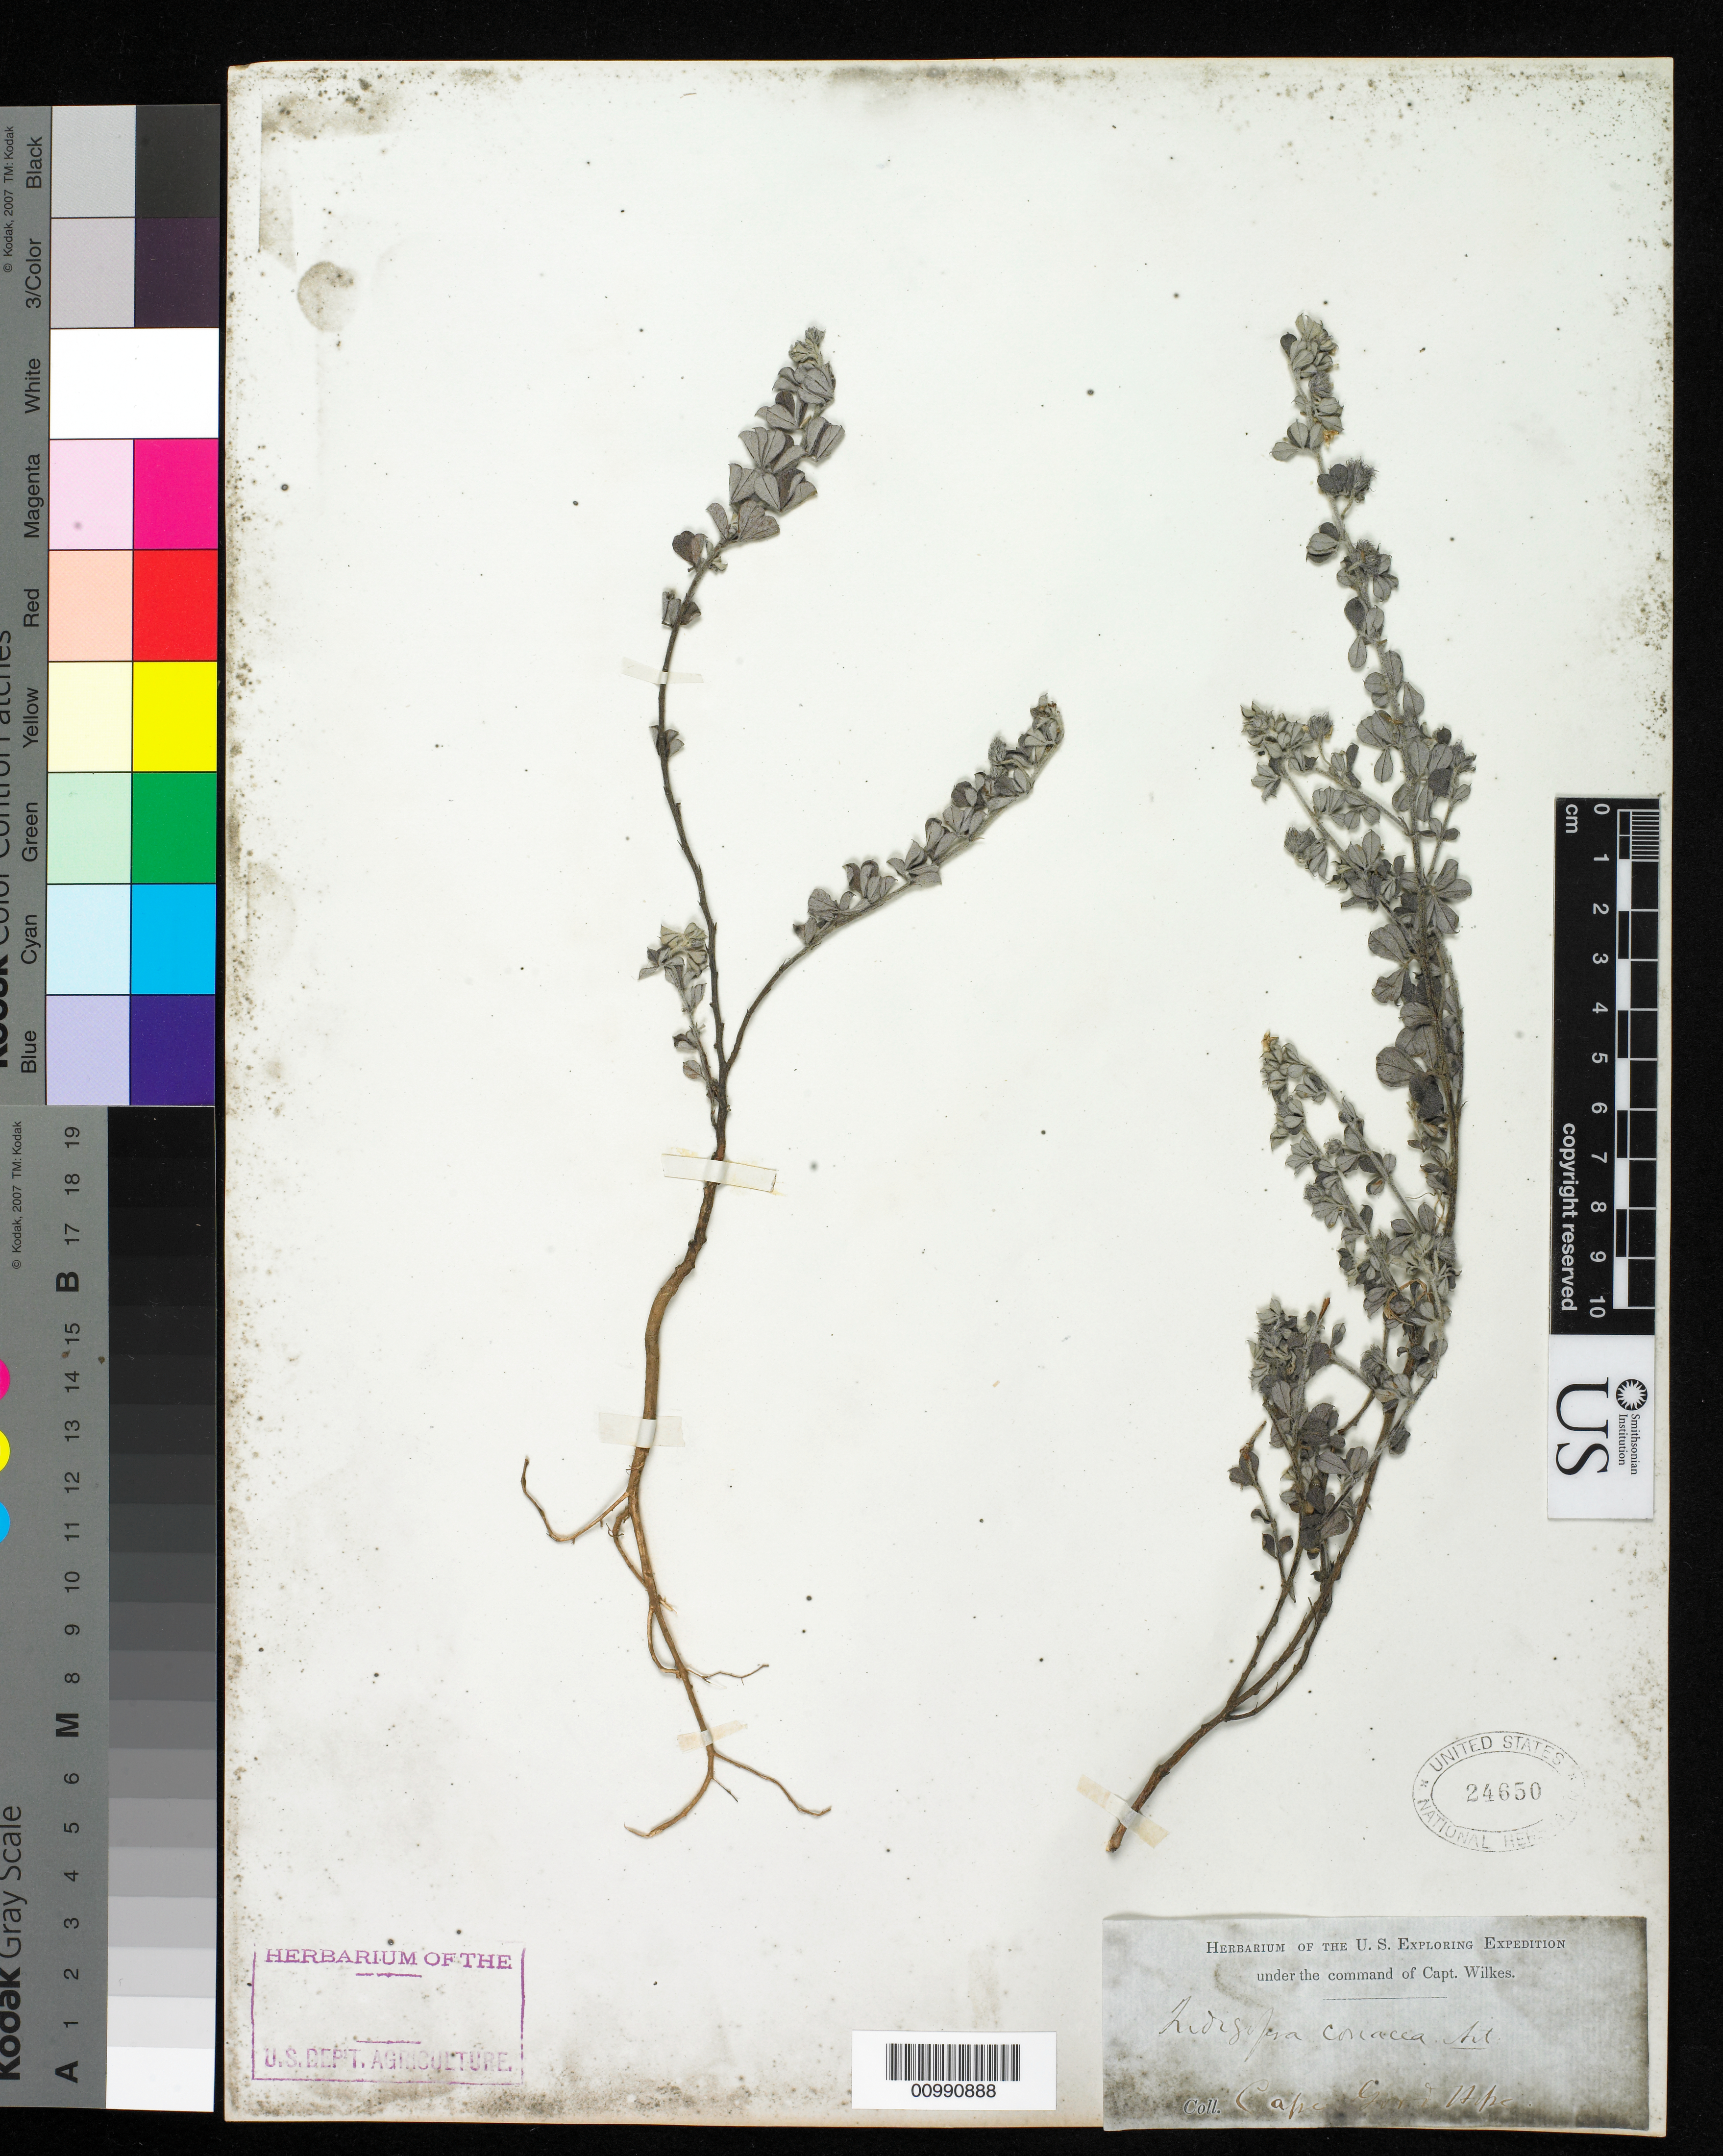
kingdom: Plantae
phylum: Tracheophyta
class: Magnoliopsida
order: Fabales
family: Fabaceae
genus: Indigofera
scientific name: Indigofera coriacea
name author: Aiton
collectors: Wilkes Explor. Exped.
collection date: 1838/1842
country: South Africa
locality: Cape of Good Hope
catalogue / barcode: US 24650